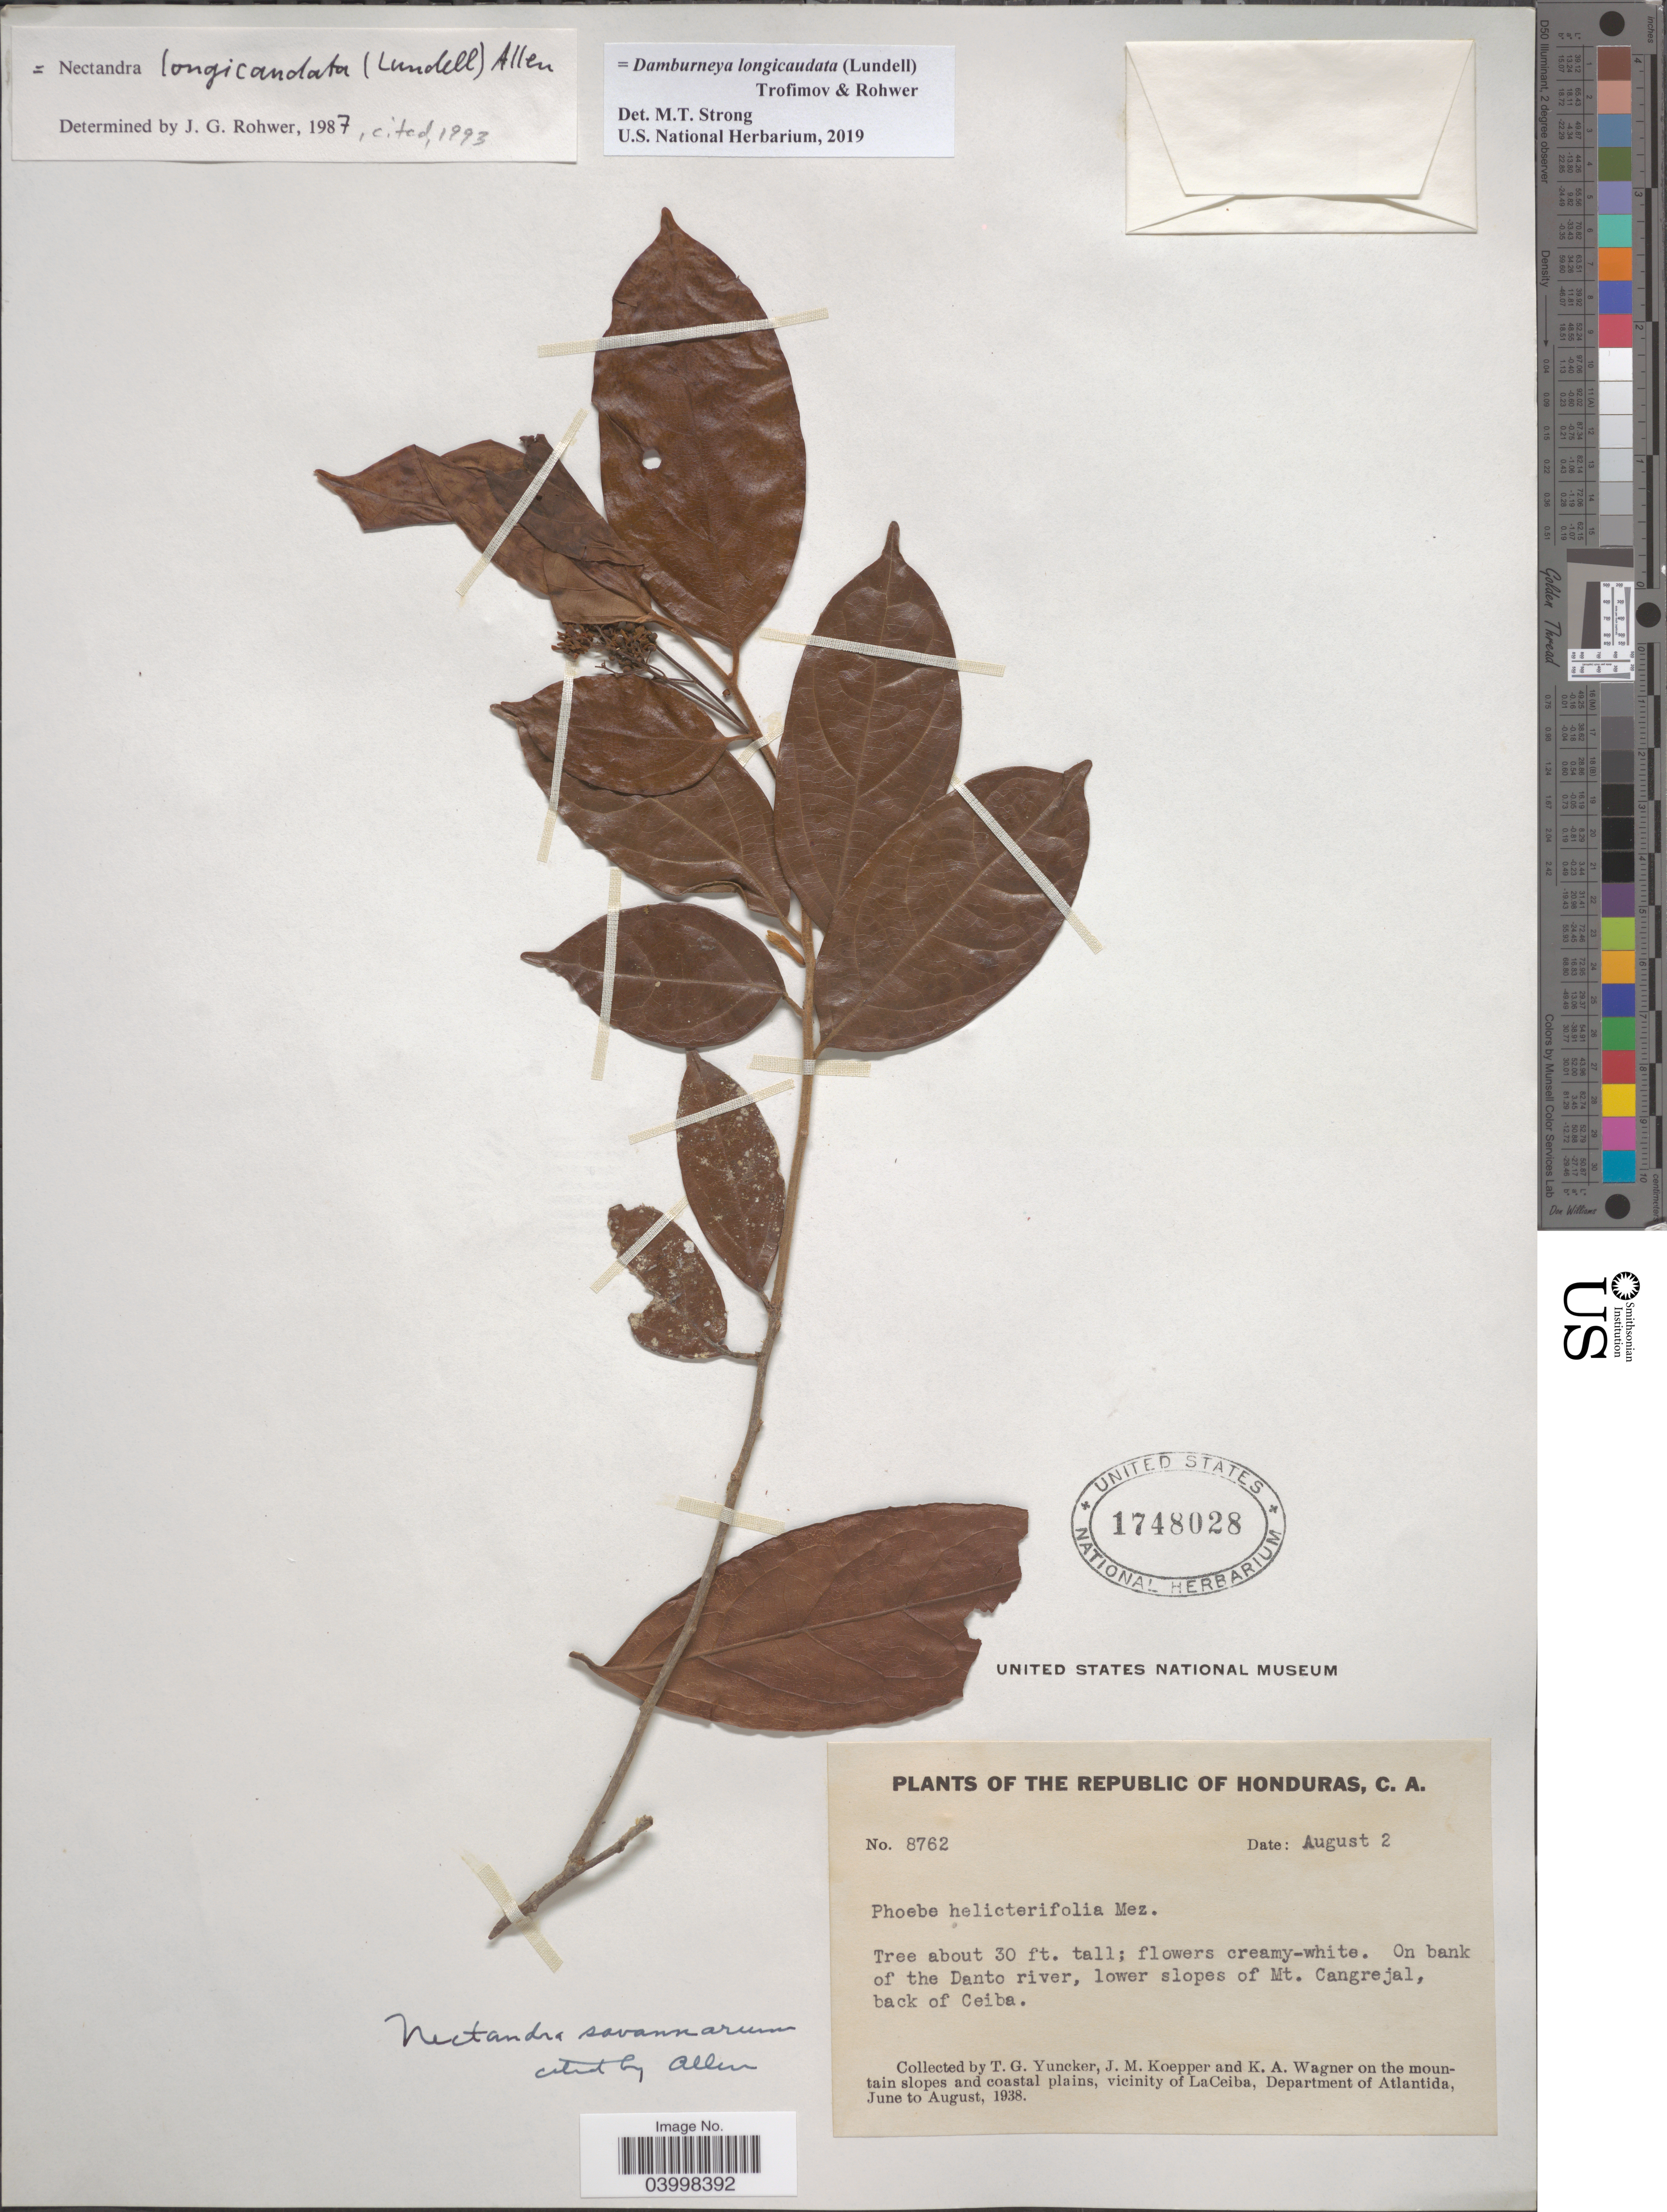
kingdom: Plantae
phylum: Tracheophyta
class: Magnoliopsida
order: Laurales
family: Lauraceae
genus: Damburneya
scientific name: Damburneya longicaudata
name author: (Lundell) Trofimov & Rohwer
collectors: T. G. Yuncker, J. M. Koepper & K. A. Wagner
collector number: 8762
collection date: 1938-08-02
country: Honduras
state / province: Atlantida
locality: On bank of the Danto river, lower slopes of Mt. Cangrejal, back of Ceiba. Vicinity of LaCeiba, Departament of Atlantida.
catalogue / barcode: US 1748028